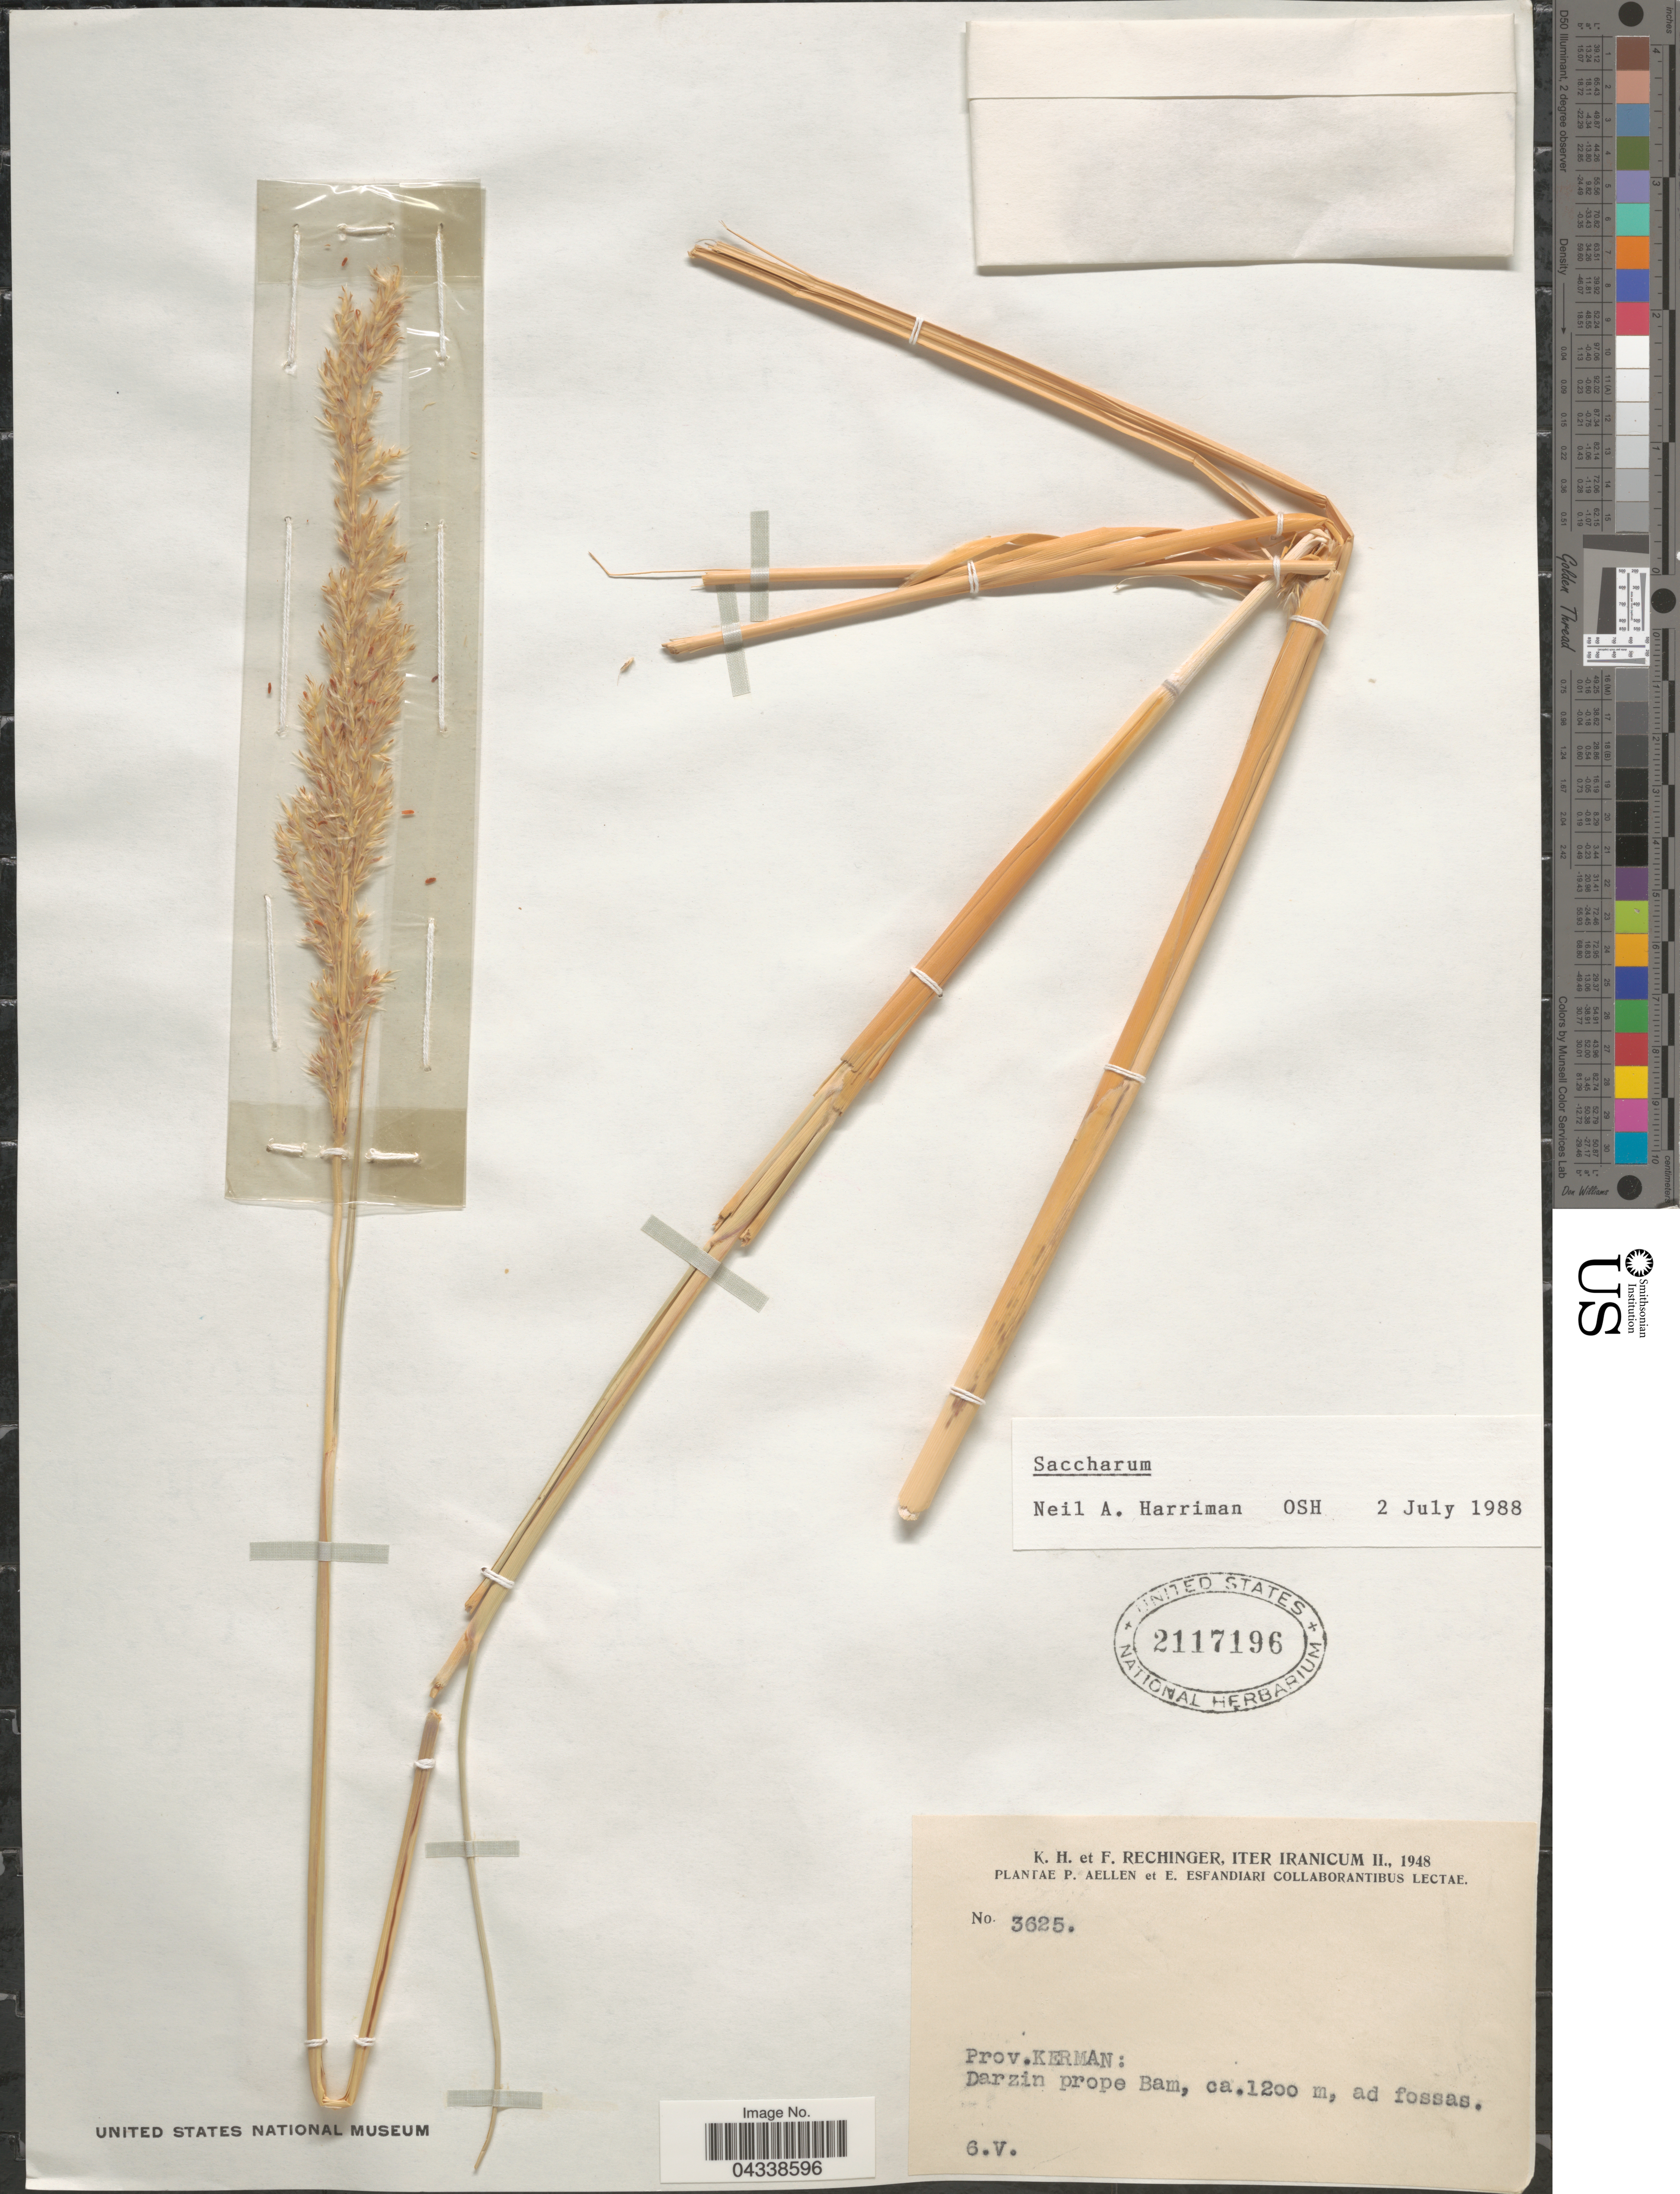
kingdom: Plantae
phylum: Tracheophyta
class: Liliopsida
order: Poales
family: Poaceae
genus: Saccharum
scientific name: Saccharum sp.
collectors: K. H. Rechinger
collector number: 3625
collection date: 1948-05-06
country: Iran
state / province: Kerman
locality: Iter Iranicum II., 1948. Darzin prope Bam.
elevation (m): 1200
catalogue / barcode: US 2117196